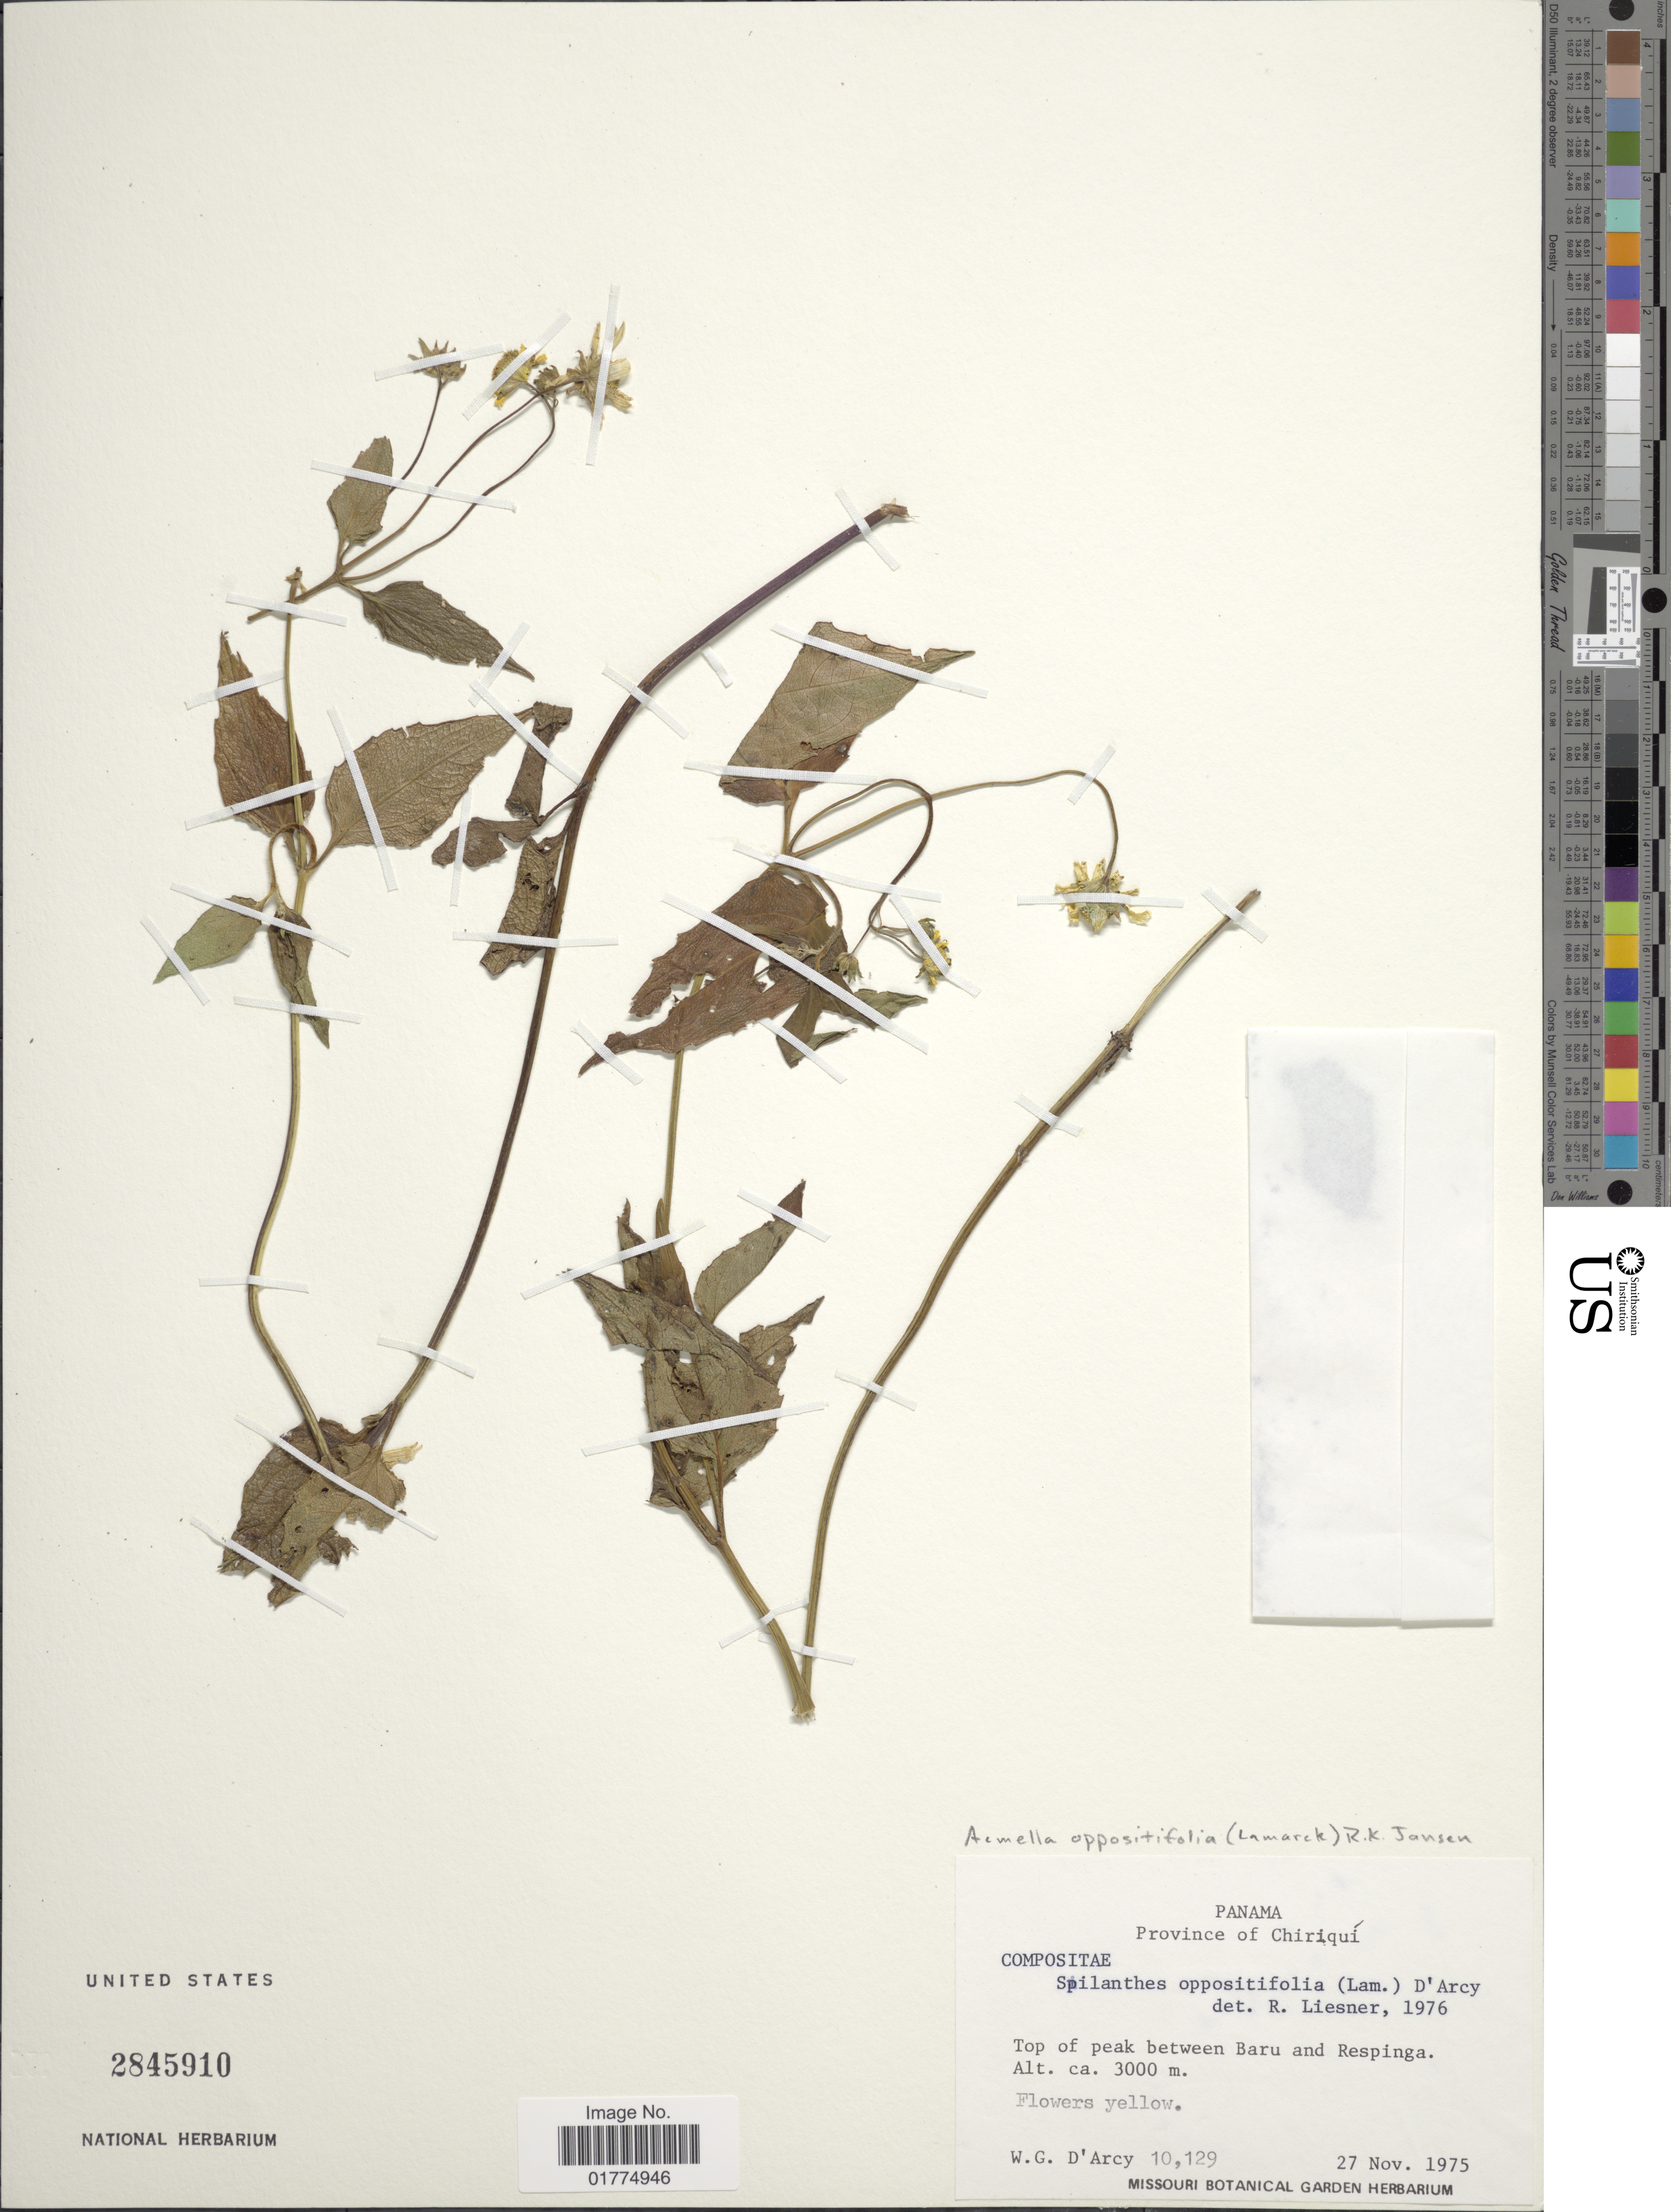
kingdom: Plantae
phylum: Tracheophyta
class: Magnoliopsida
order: Asterales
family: Asteraceae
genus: Acmella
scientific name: Acmella repens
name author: (Walter) Rich.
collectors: W. G. D'Arcy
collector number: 10129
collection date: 1975-11-27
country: Panama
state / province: Chiriqui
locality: Province of Chiriquí. Top of peak between Baru and Respinga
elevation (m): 3000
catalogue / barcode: US 2845910